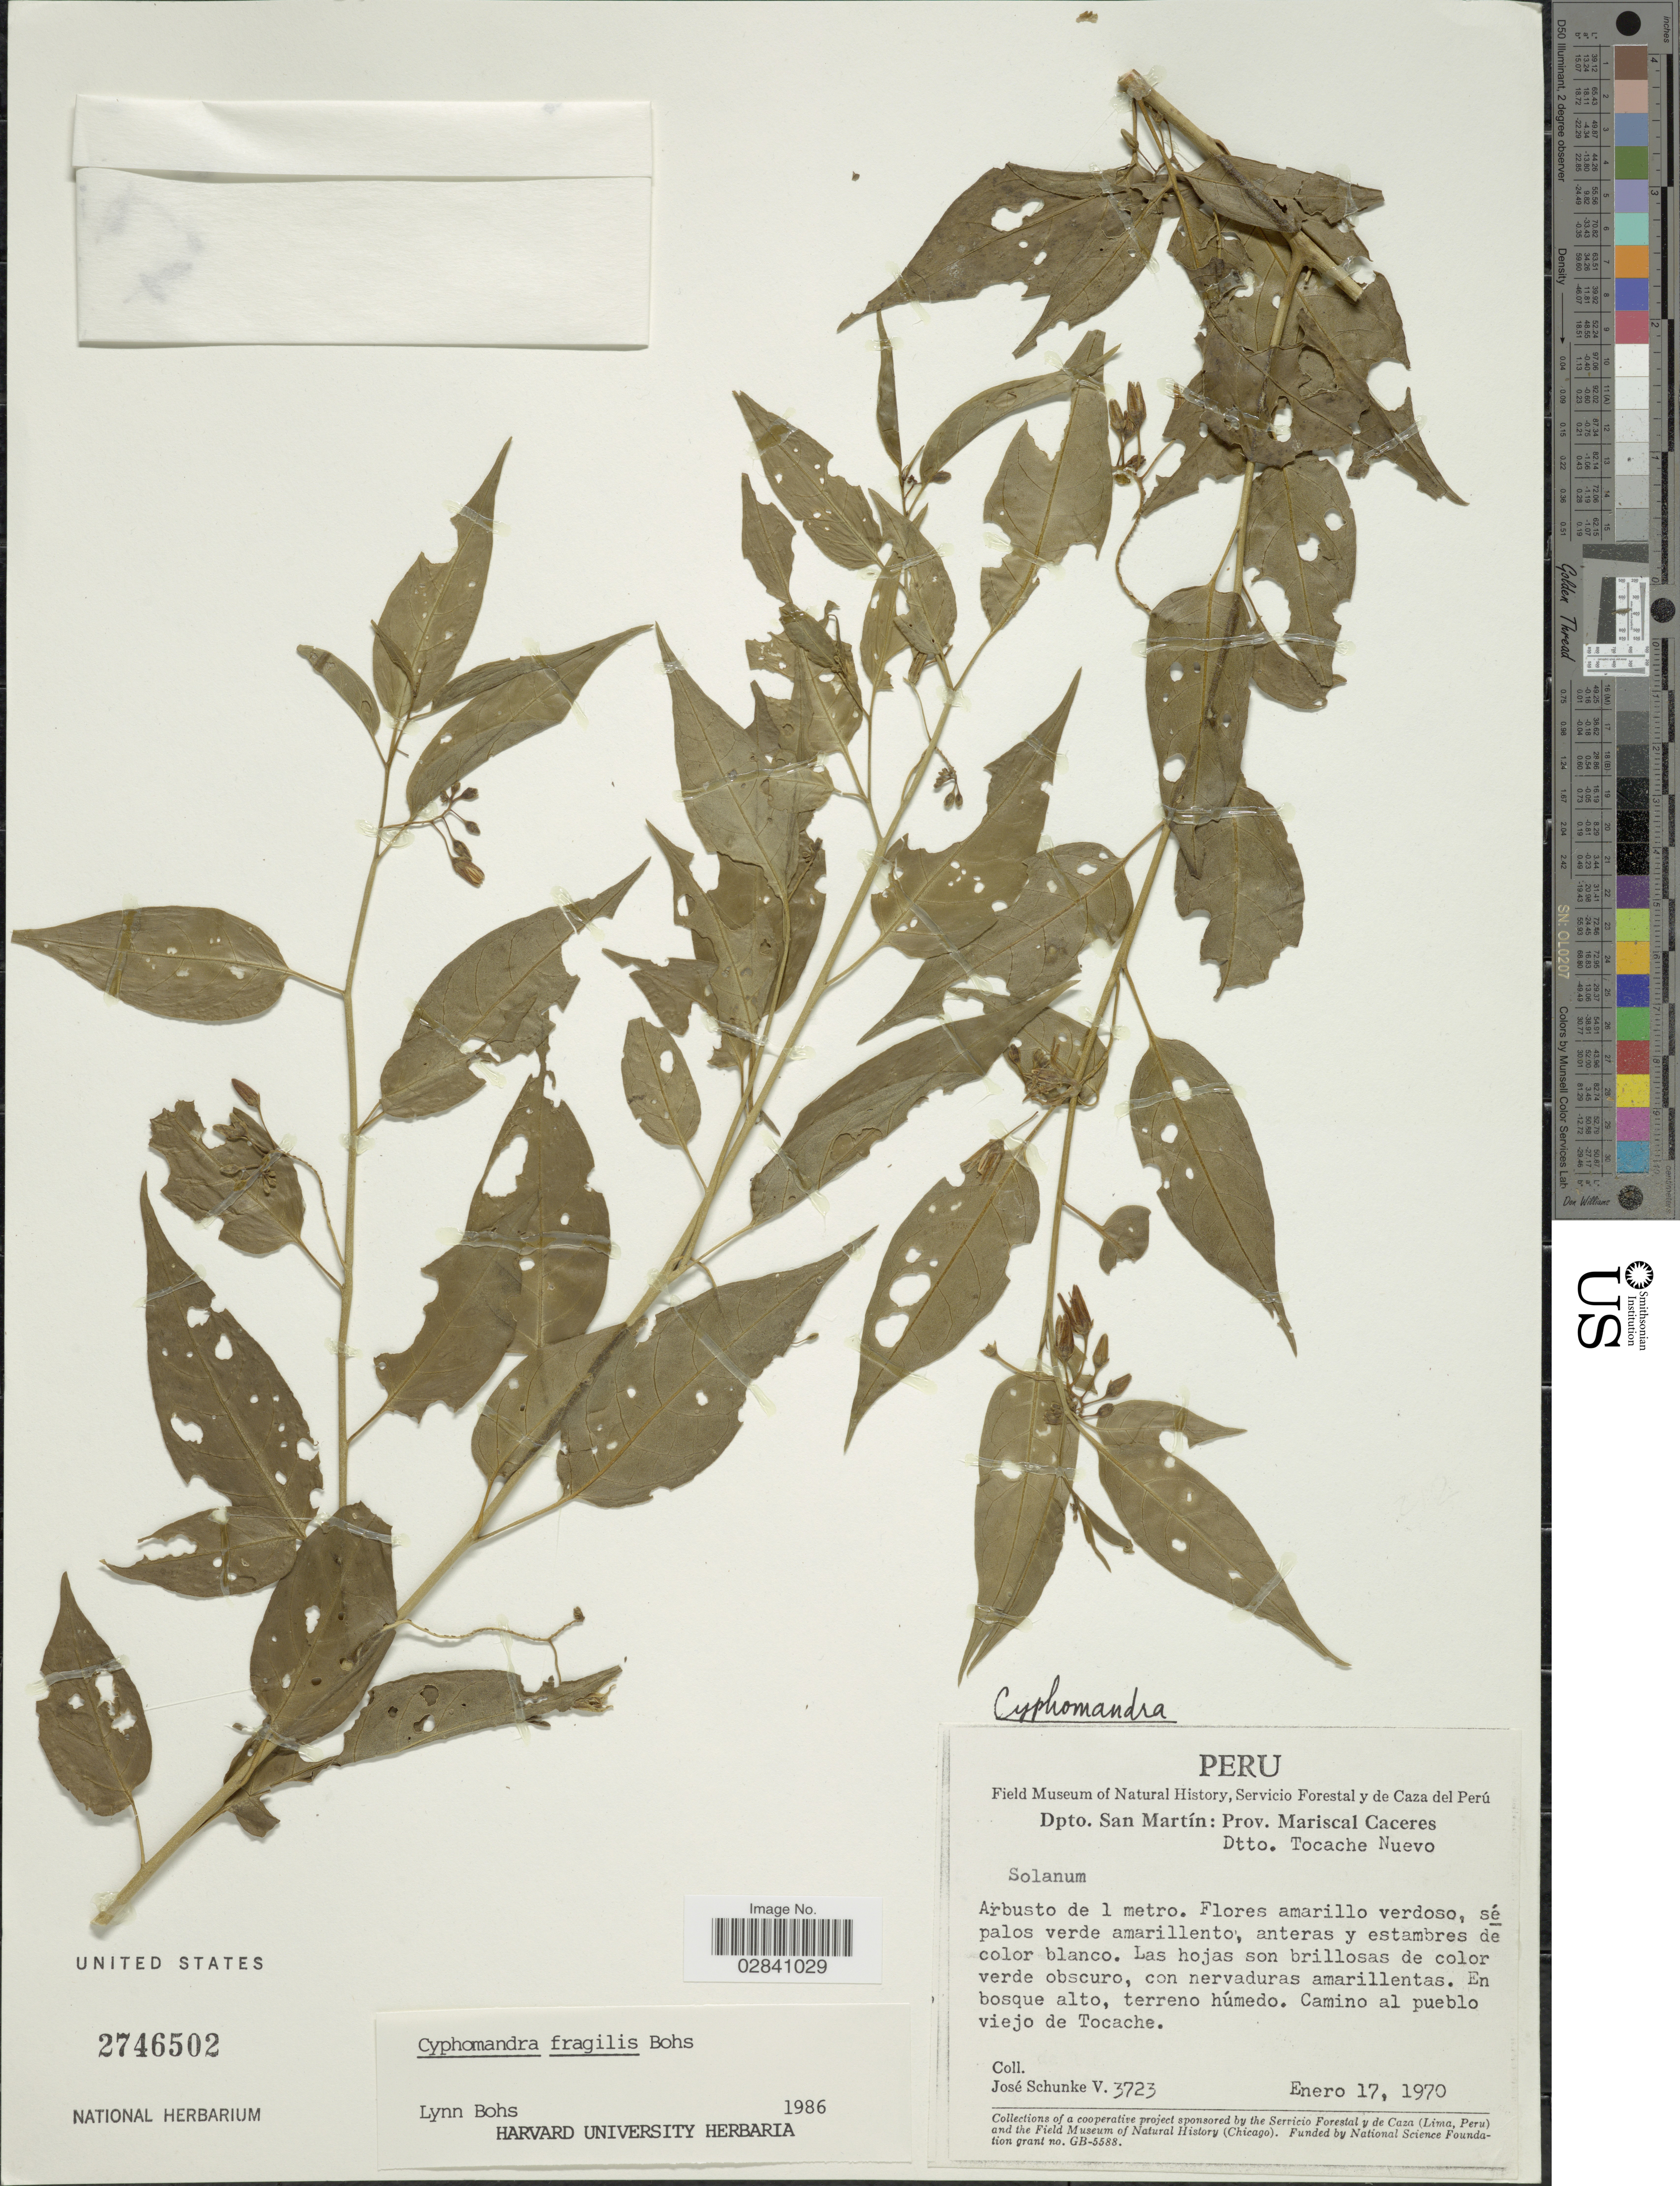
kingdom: Plantae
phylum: Tracheophyta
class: Magnoliopsida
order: Solanales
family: Solanaceae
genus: Cyphomandra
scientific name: Cyphomandra fragilis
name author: Bohs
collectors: J. Schunke Vigo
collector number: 3723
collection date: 1970-01-17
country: Peru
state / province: San Martín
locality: Dpto. San Martín: Prov. Mariscal Caceres. Dtto. Tocache Nuevo. Camino al pueblo viejo de Tocache.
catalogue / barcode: US 2746502